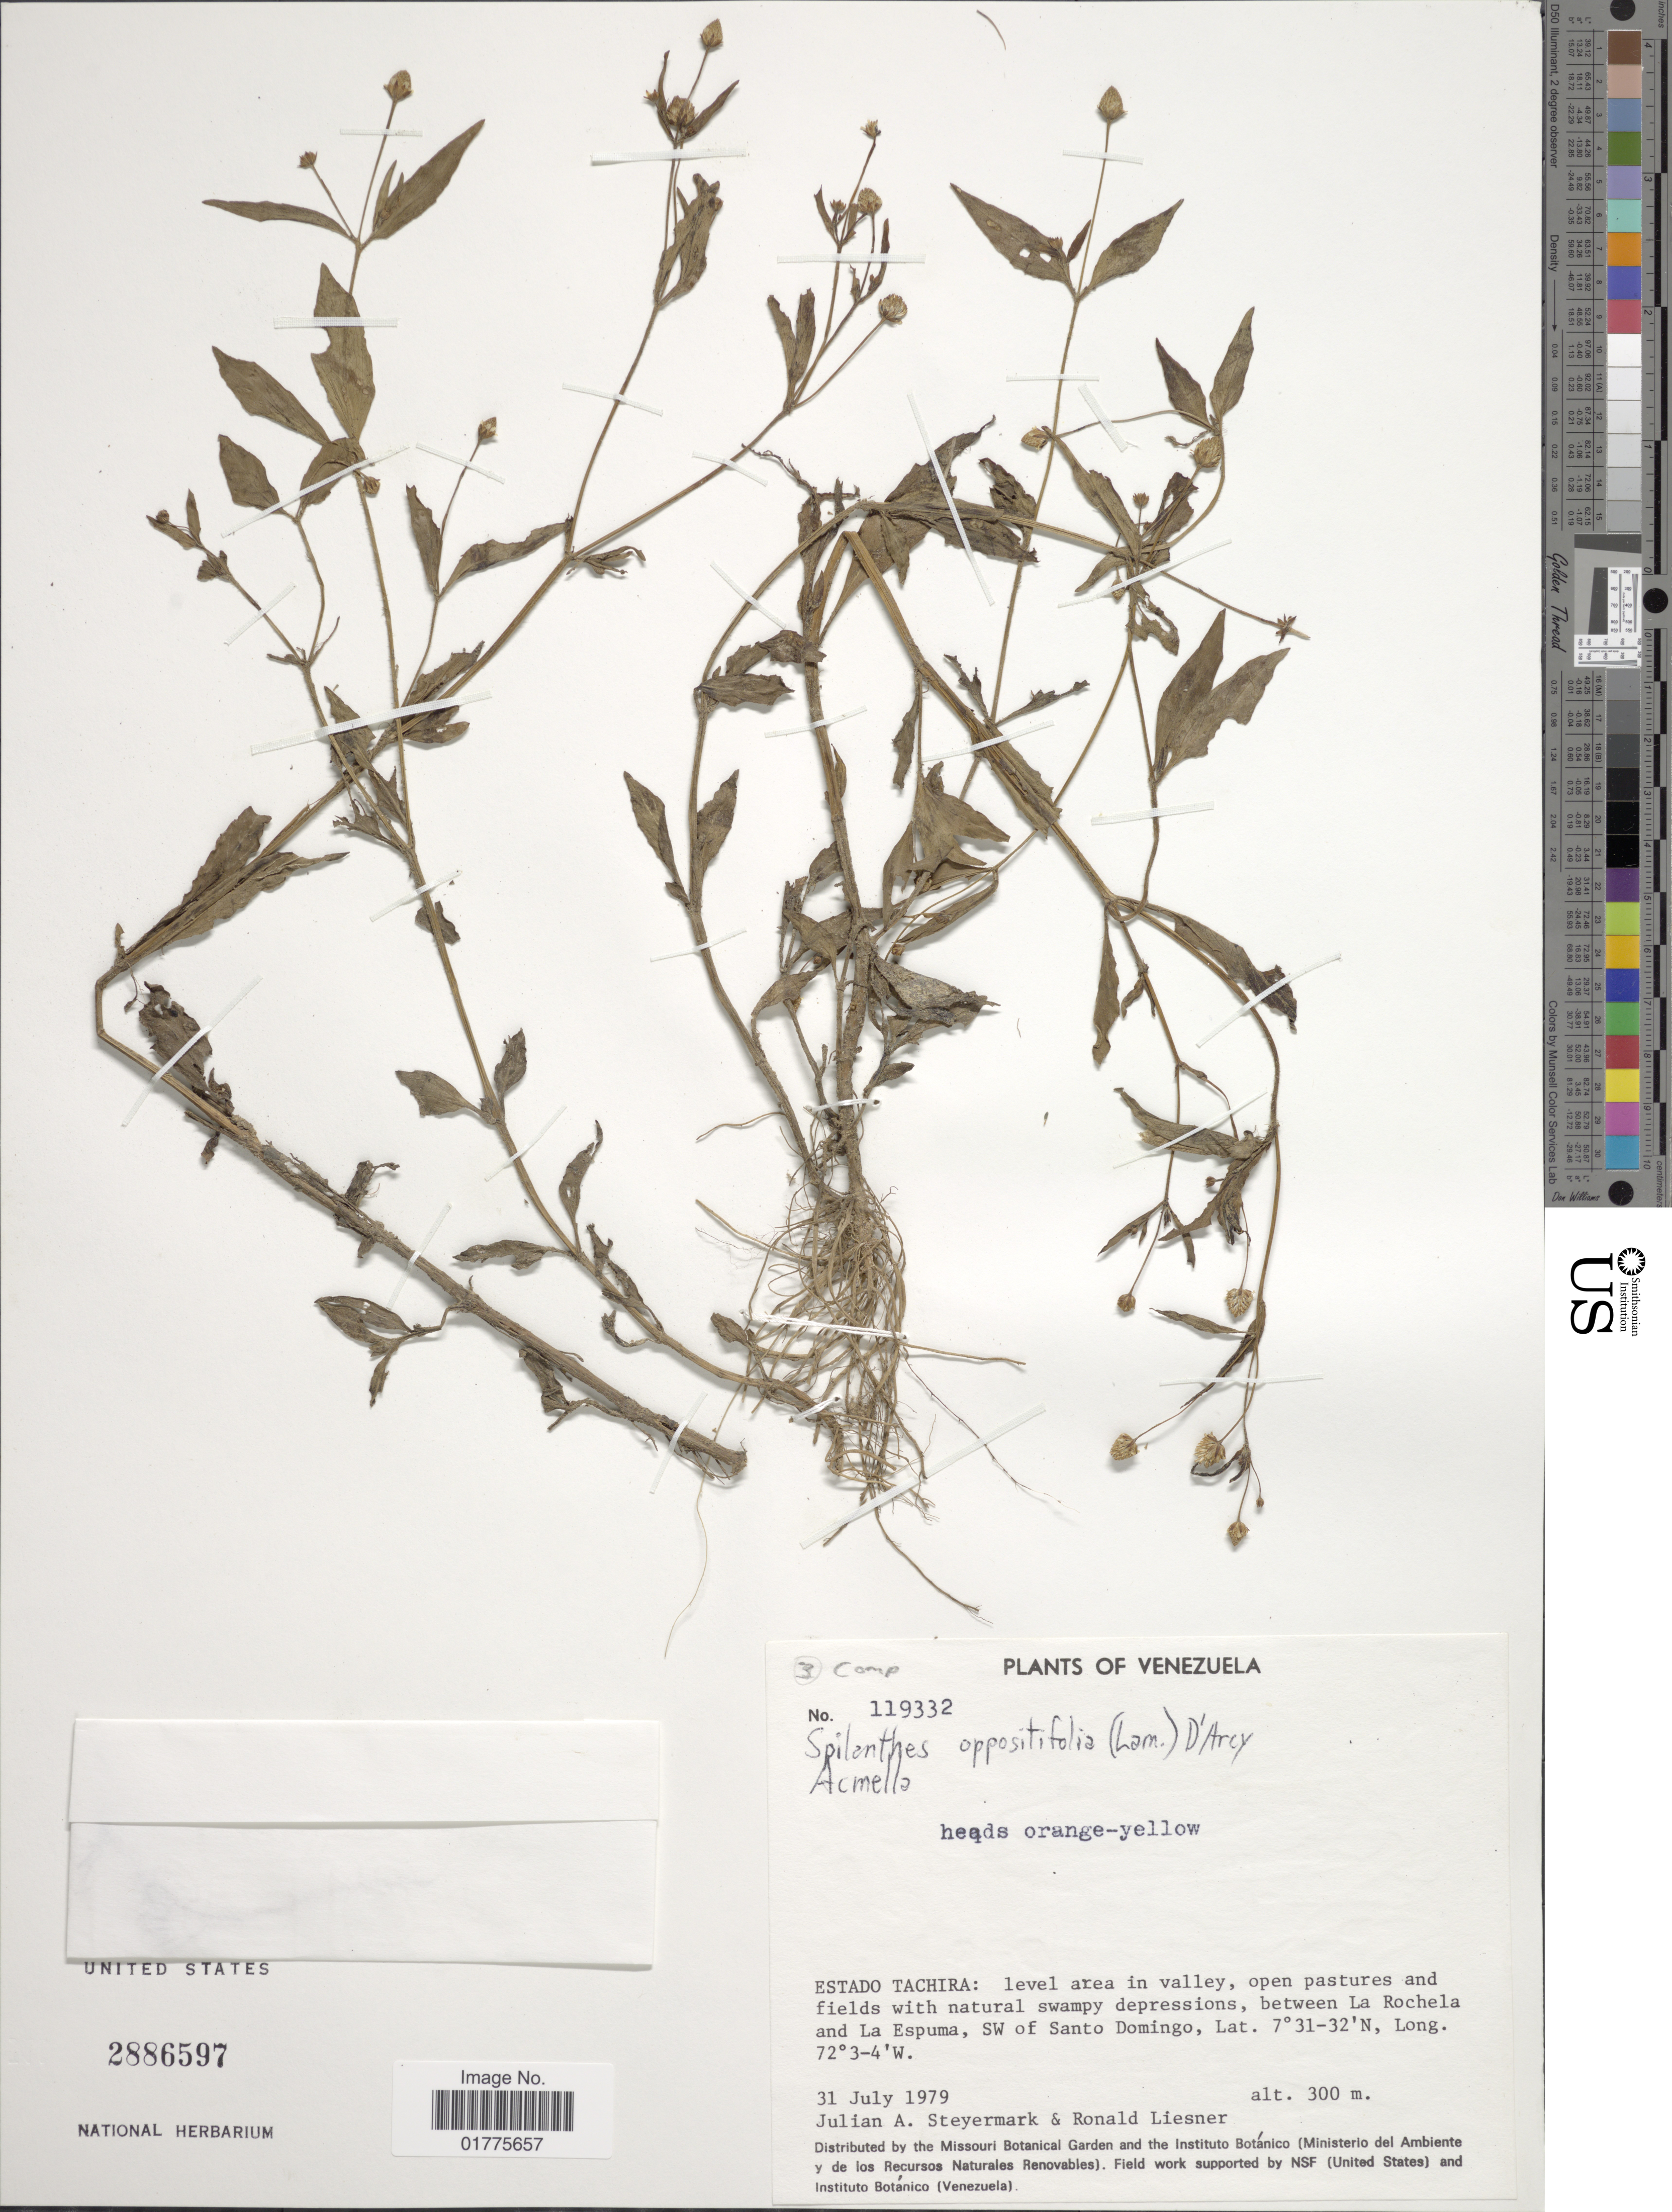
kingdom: Plantae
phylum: Tracheophyta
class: Magnoliopsida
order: Asterales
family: Asteraceae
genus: Acmella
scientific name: Acmella repens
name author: (Walter) Rich.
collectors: J. Steyermark & R. L. Liesner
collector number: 119332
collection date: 1979-07-31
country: Venezuela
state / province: Tachira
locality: Level area in valley, open pastures and fields, between La Rochela and La Espuma, SW of Santo Domingo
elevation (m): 300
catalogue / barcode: US 2886597